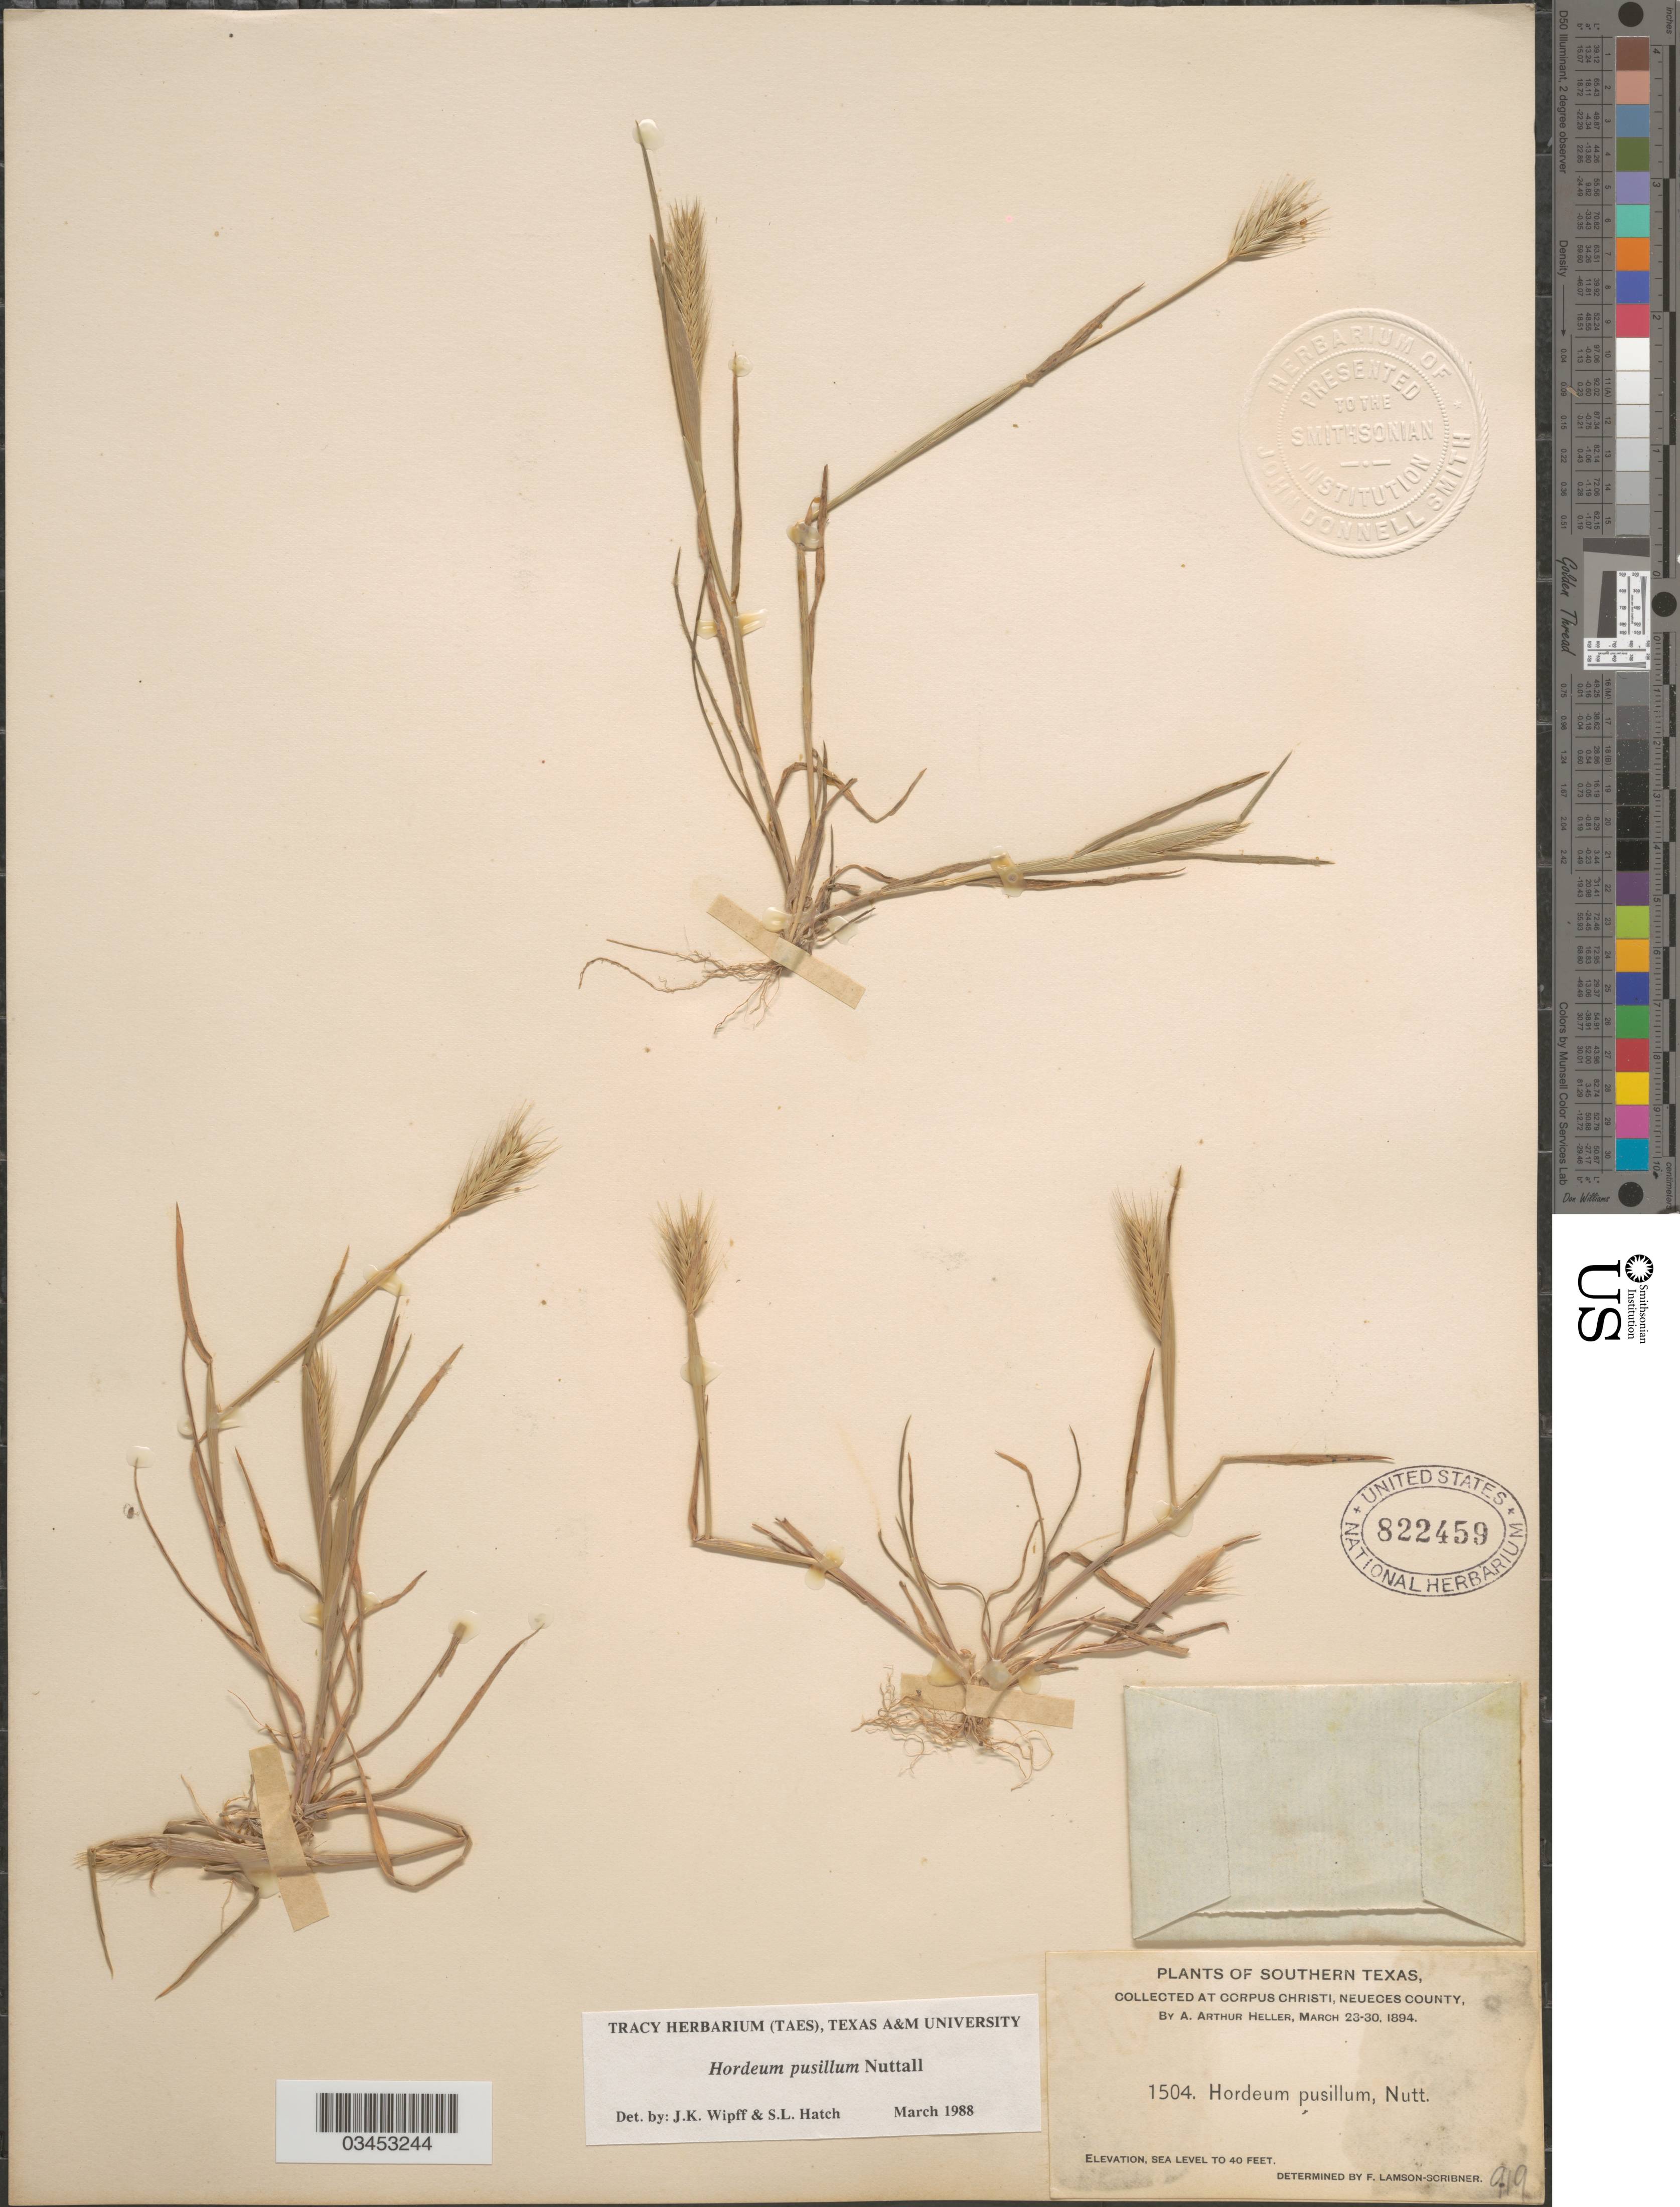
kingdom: Plantae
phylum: Tracheophyta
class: Liliopsida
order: Poales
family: Poaceae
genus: Hordeum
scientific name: Hordeum pusillum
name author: Nutt.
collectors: A. A. Heller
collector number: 1504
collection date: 1894-03-23/1894-03-30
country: United States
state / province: Texas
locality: Southern Texas. Corpus Christi, Neueces County.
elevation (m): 0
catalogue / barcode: US 822459